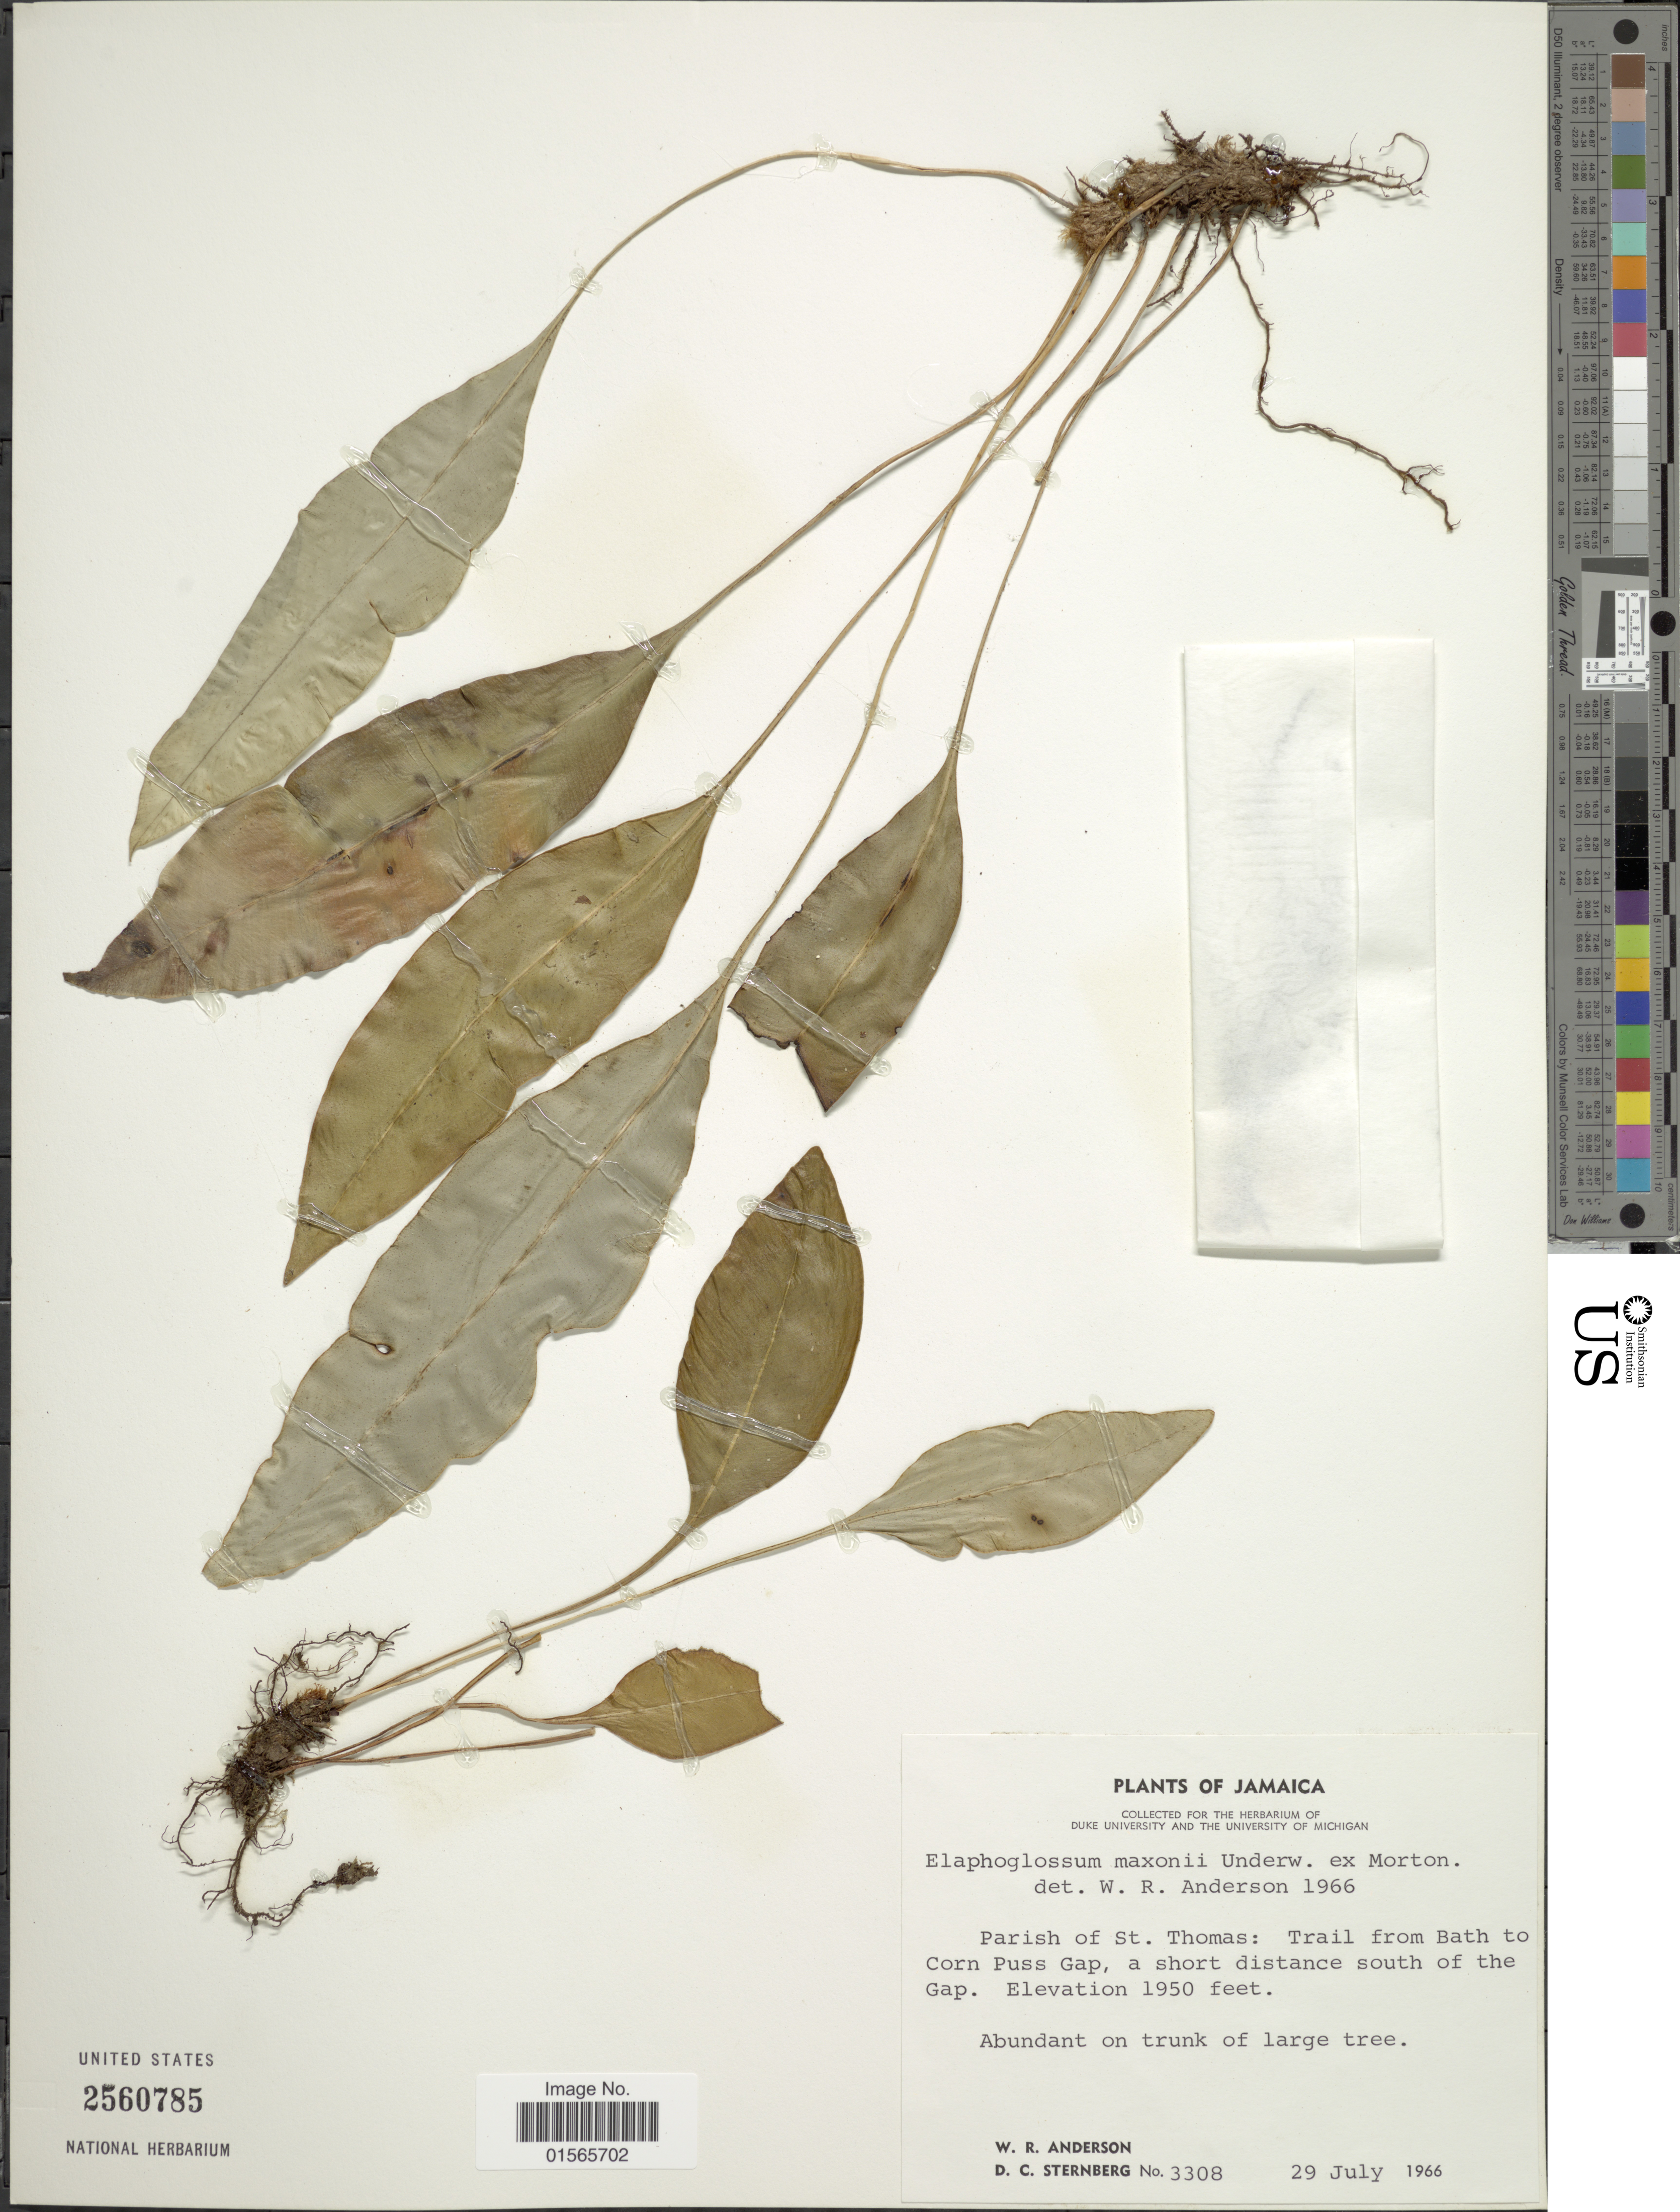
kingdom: Plantae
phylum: Tracheophyta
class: Polypodiopsida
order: Polypodiales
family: Dryopteridaceae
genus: Elaphoglossum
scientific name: Elaphoglossum maxonii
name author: Underw. ex C.V. Morton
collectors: W. Anderson & D. Sternberg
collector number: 3308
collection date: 1966-07-29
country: Jamaica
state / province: Saint Thomas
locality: Parish of St. Thomas: rail from Bath of Corn Puss Gap, a short distance south of the Gap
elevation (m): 594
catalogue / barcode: US 2560785